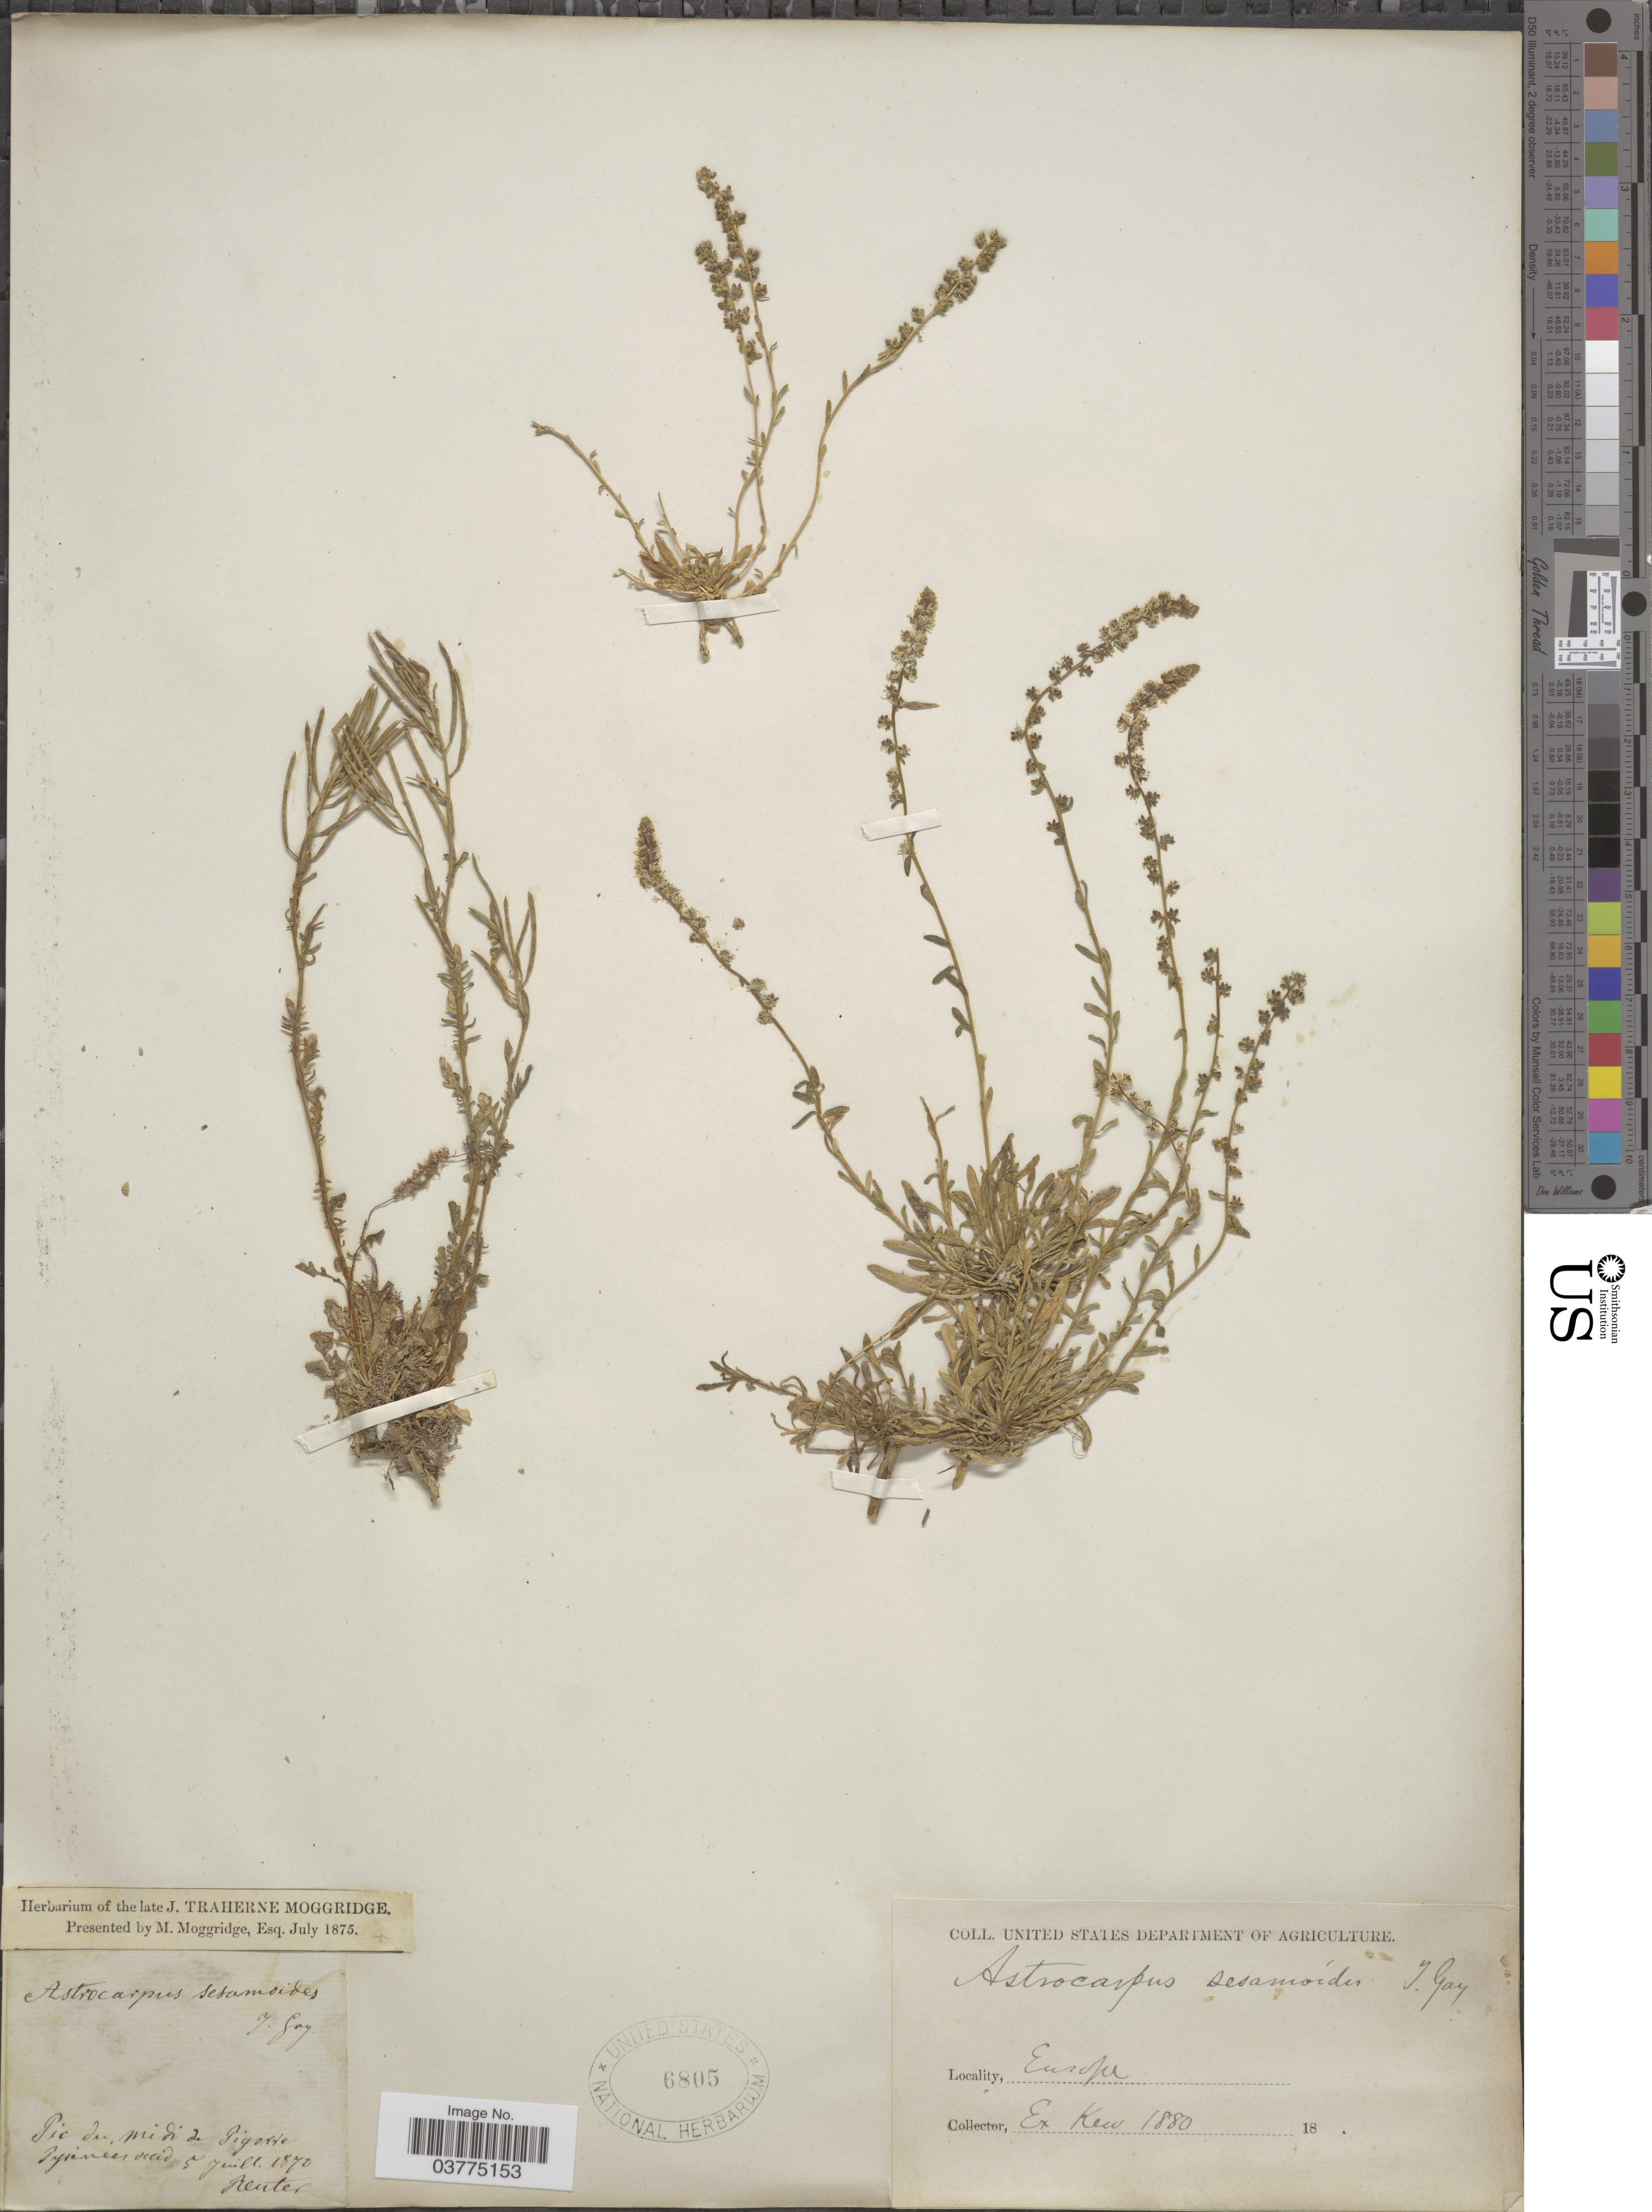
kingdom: Plantae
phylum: Tracheophyta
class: Magnoliopsida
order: Brassicales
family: Resedaceae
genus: Sesamoides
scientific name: Sesamoides interrupta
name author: (Boreau) G. López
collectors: -. Reuter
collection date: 1870-07-05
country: France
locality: Pic du Midi de Pigorre Pyrenees. Europe.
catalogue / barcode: US 6805